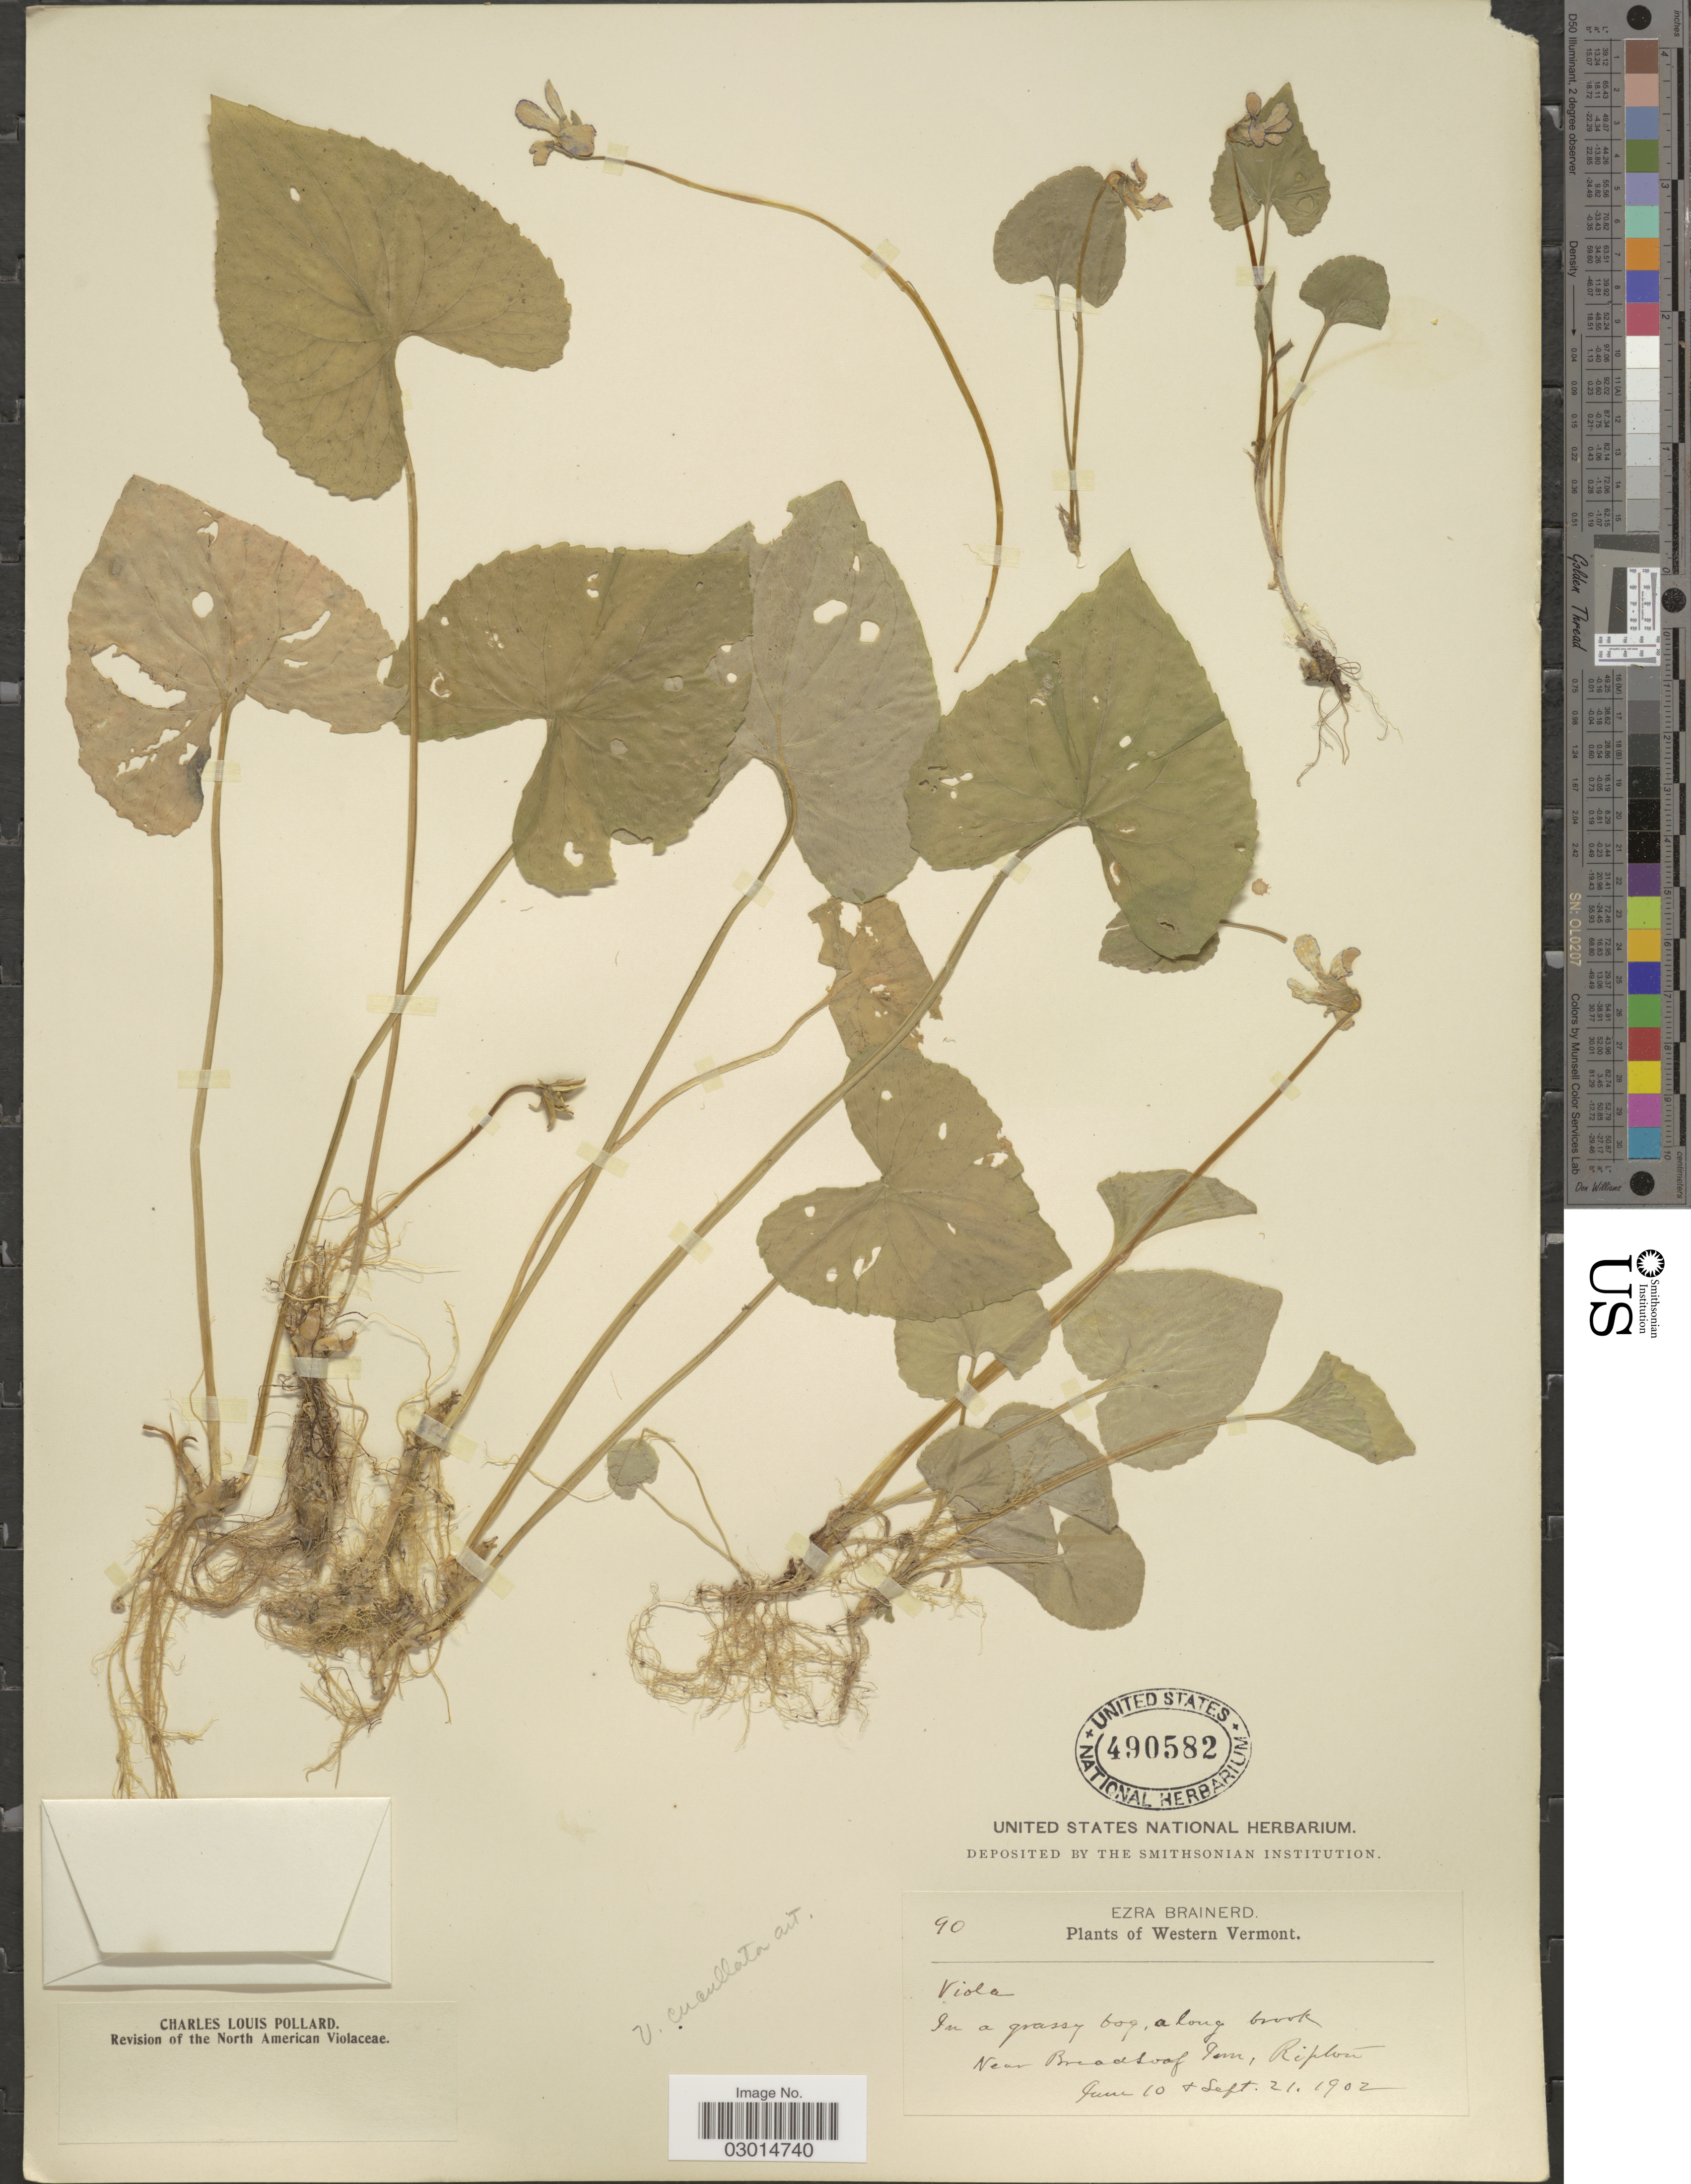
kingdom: Plantae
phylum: Tracheophyta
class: Magnoliopsida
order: Malpighiales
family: Violaceae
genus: Viola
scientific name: Viola cucullata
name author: Aiton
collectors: E. Brainerd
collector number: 90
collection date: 1902-06-10/1902-09-21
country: United States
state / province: Vermont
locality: Western Vermont. In a grassy bog, along brook. Near Bread Loaf Inn, Ripton.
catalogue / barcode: US 490582